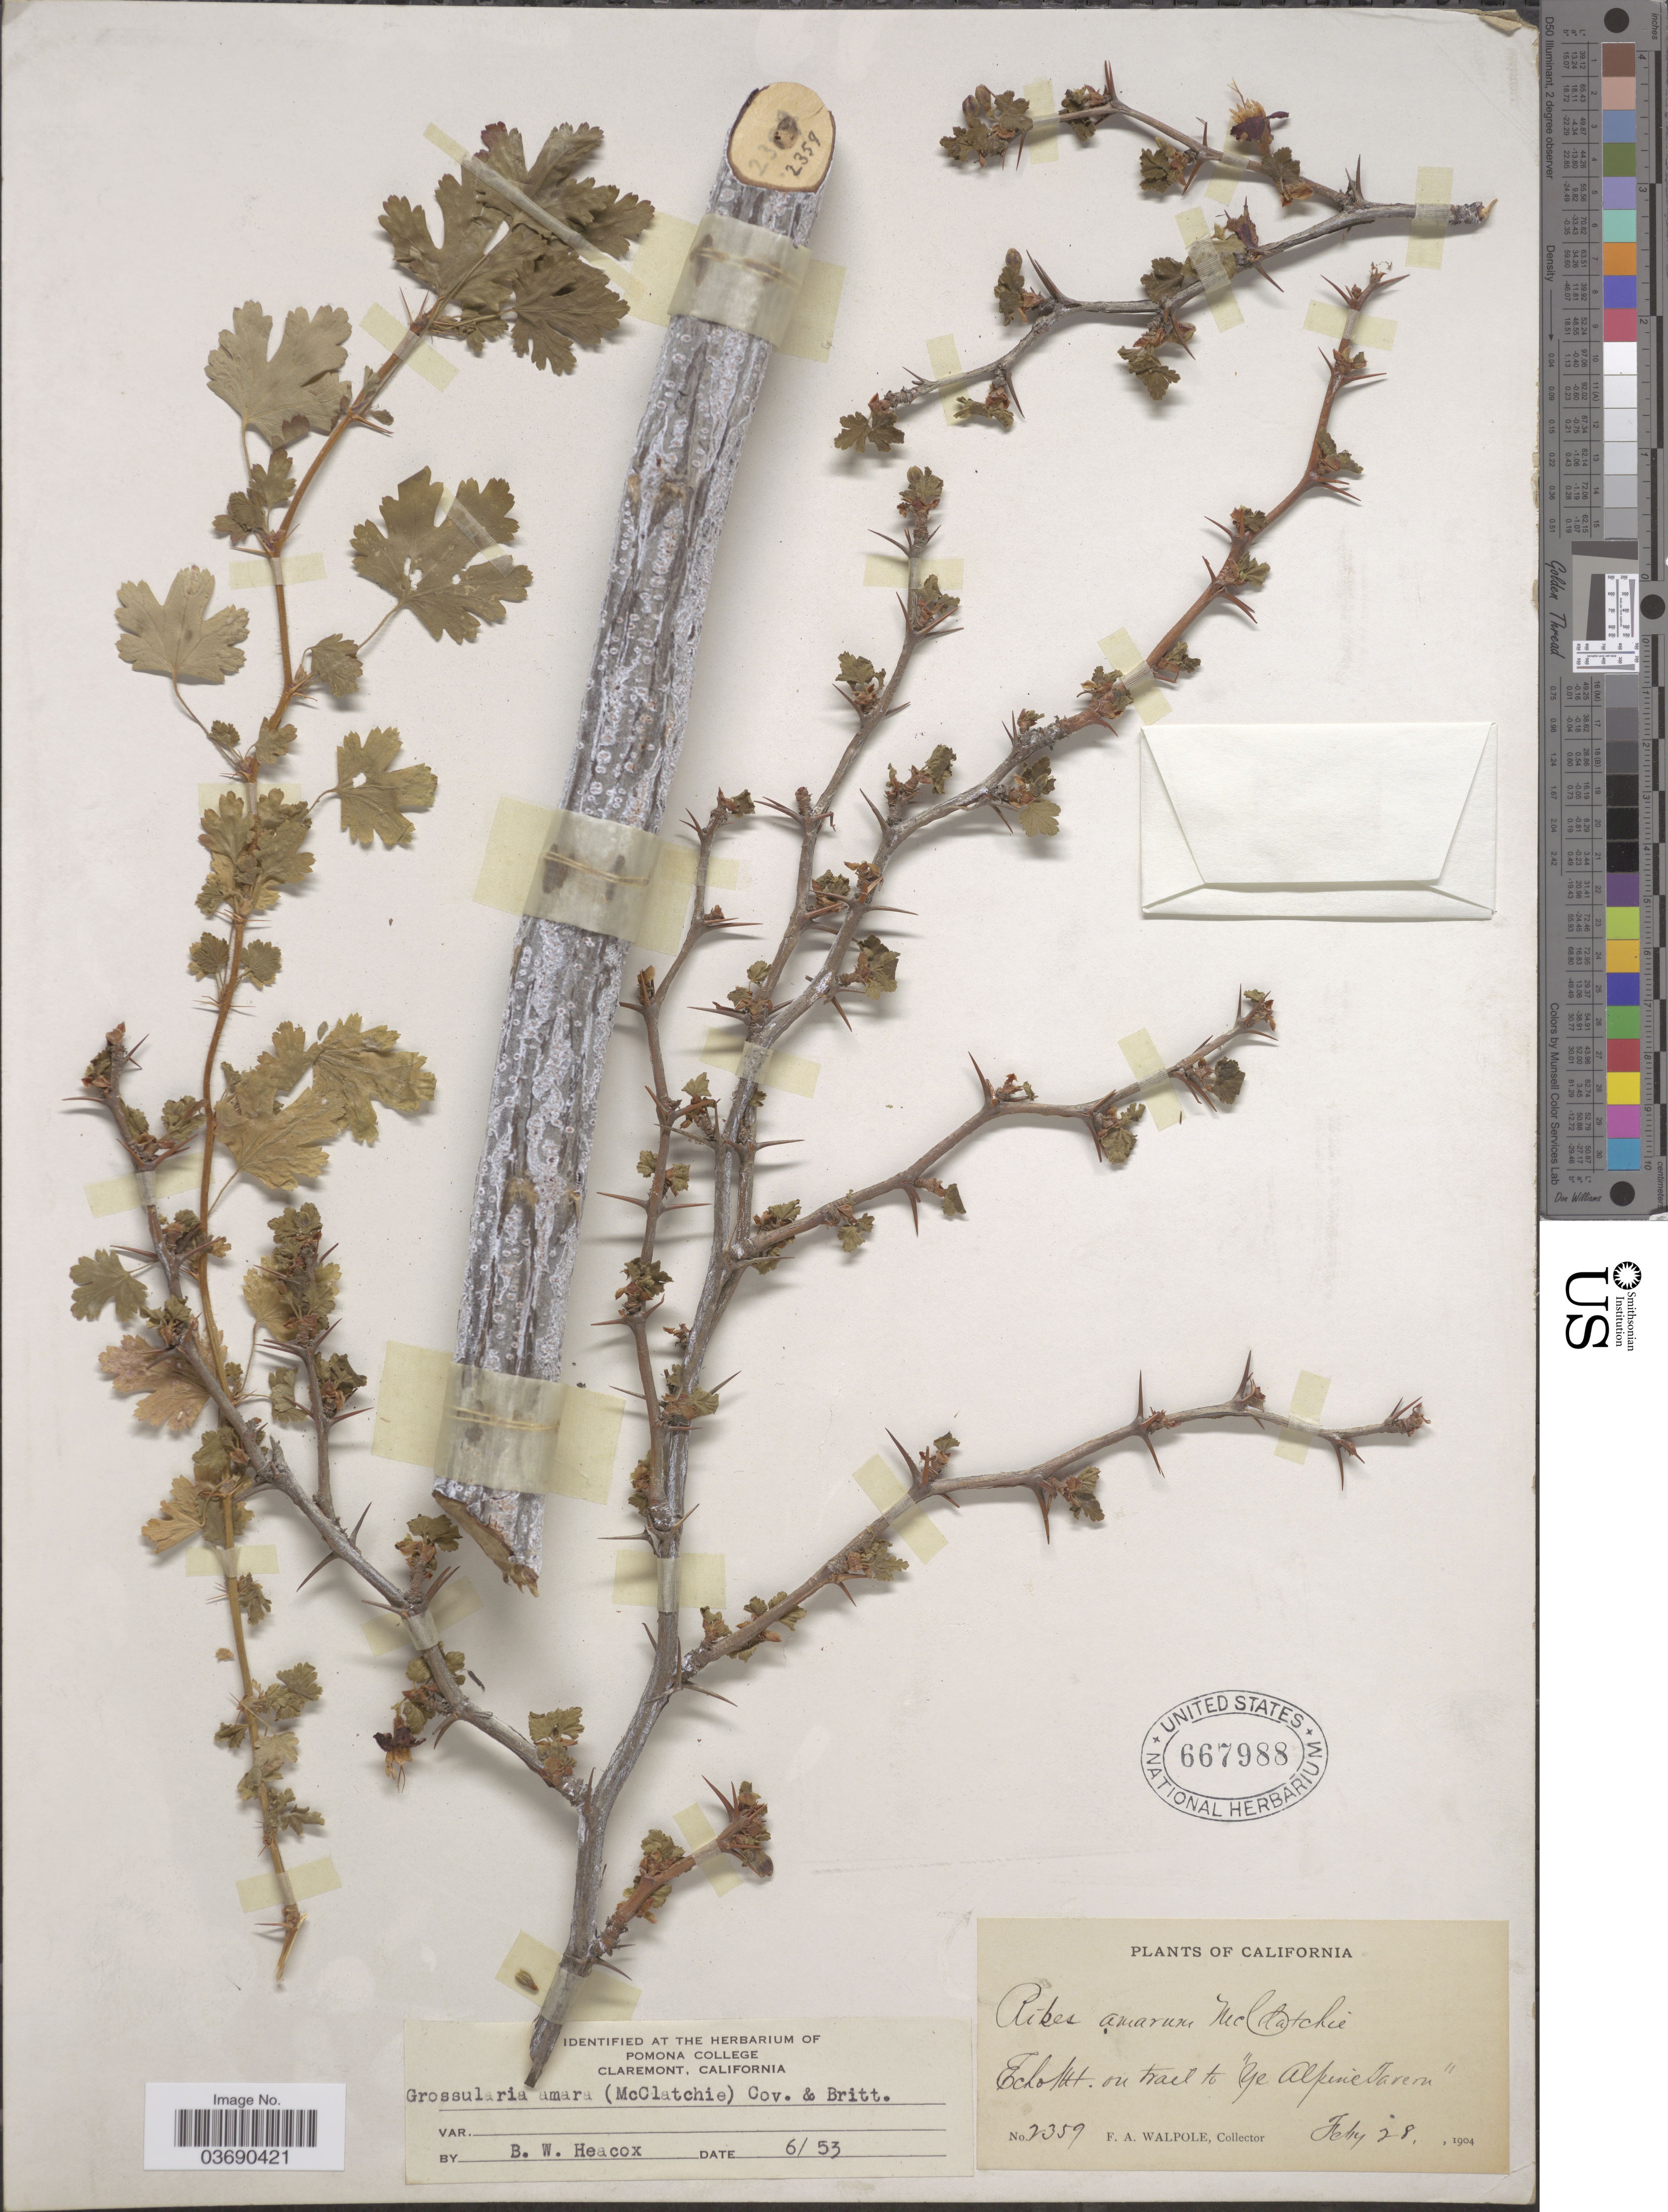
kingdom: Plantae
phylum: Tracheophyta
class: Magnoliopsida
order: Saxifragales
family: Grossulariaceae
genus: Ribes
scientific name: Ribes amarum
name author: McClatchie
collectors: F. Walpole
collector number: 2359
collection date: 1904-02-28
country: United States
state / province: California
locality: Echo Mt. on trail to "Ye Alpine Tavern".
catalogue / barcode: US 667988